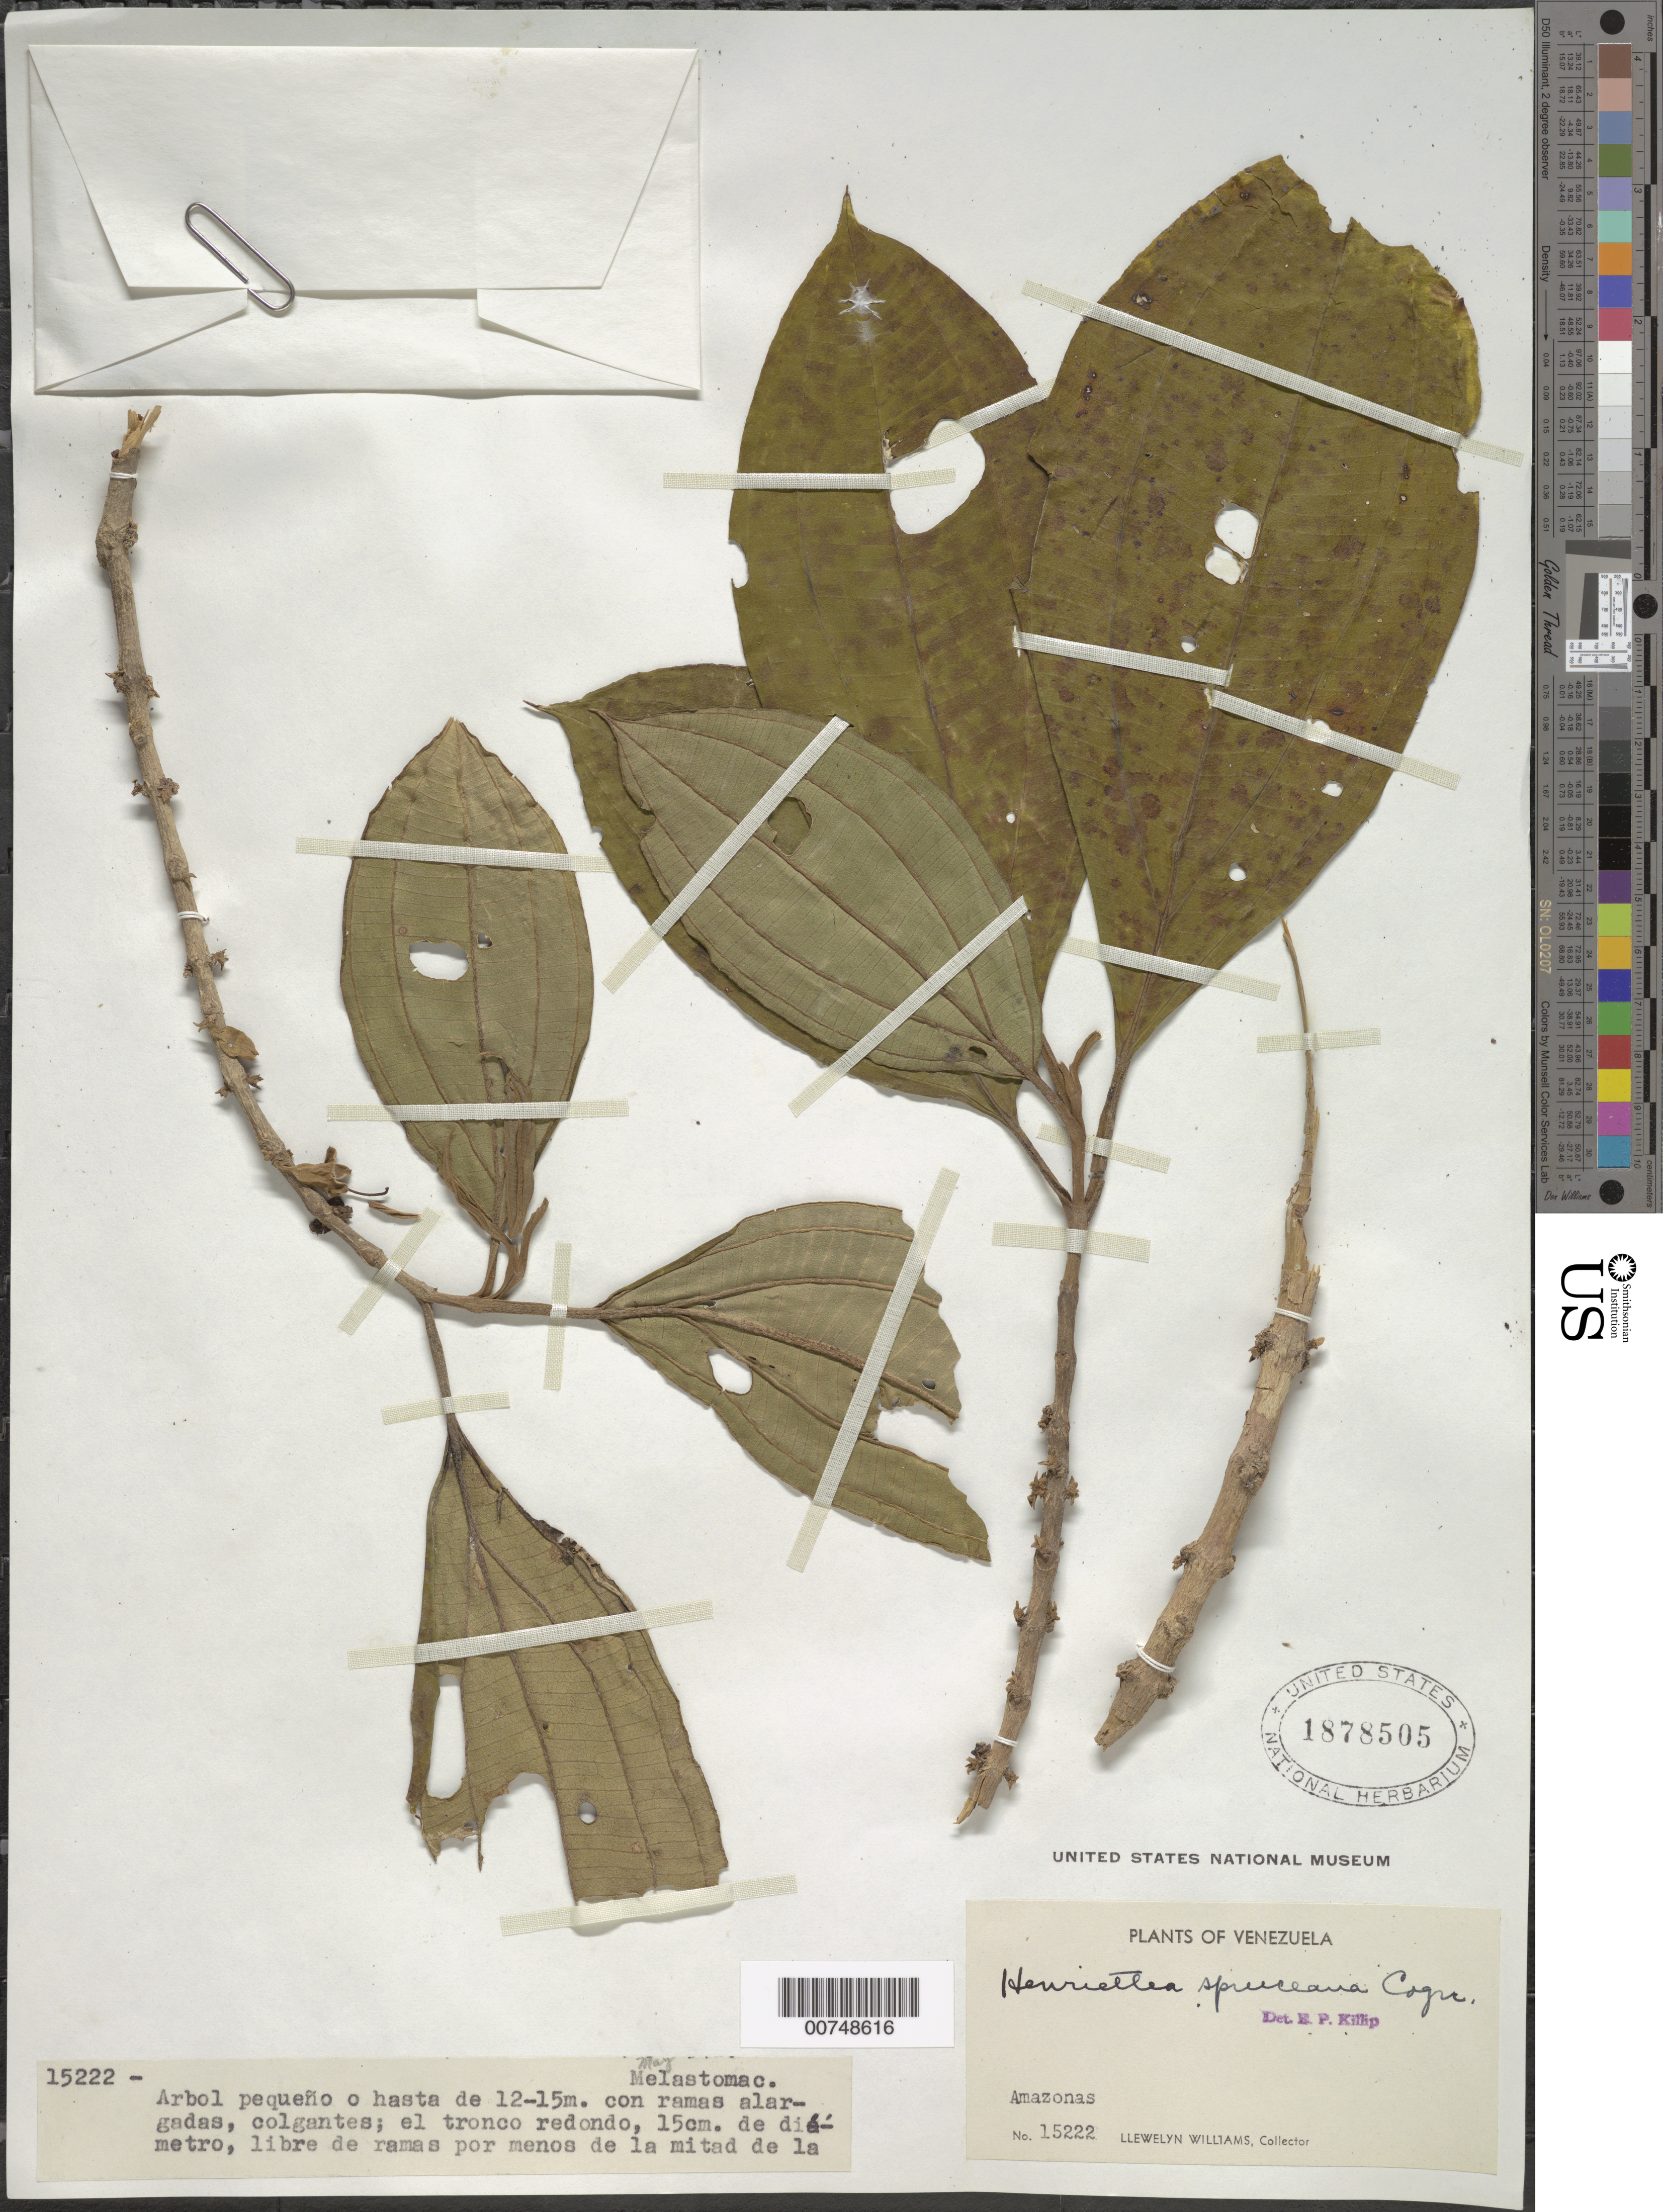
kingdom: Plantae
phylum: Tracheophyta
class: Magnoliopsida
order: Myrtales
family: Melastomataceae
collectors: Ll. Williams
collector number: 15222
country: Venezuela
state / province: Amazonas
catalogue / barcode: US 1878505